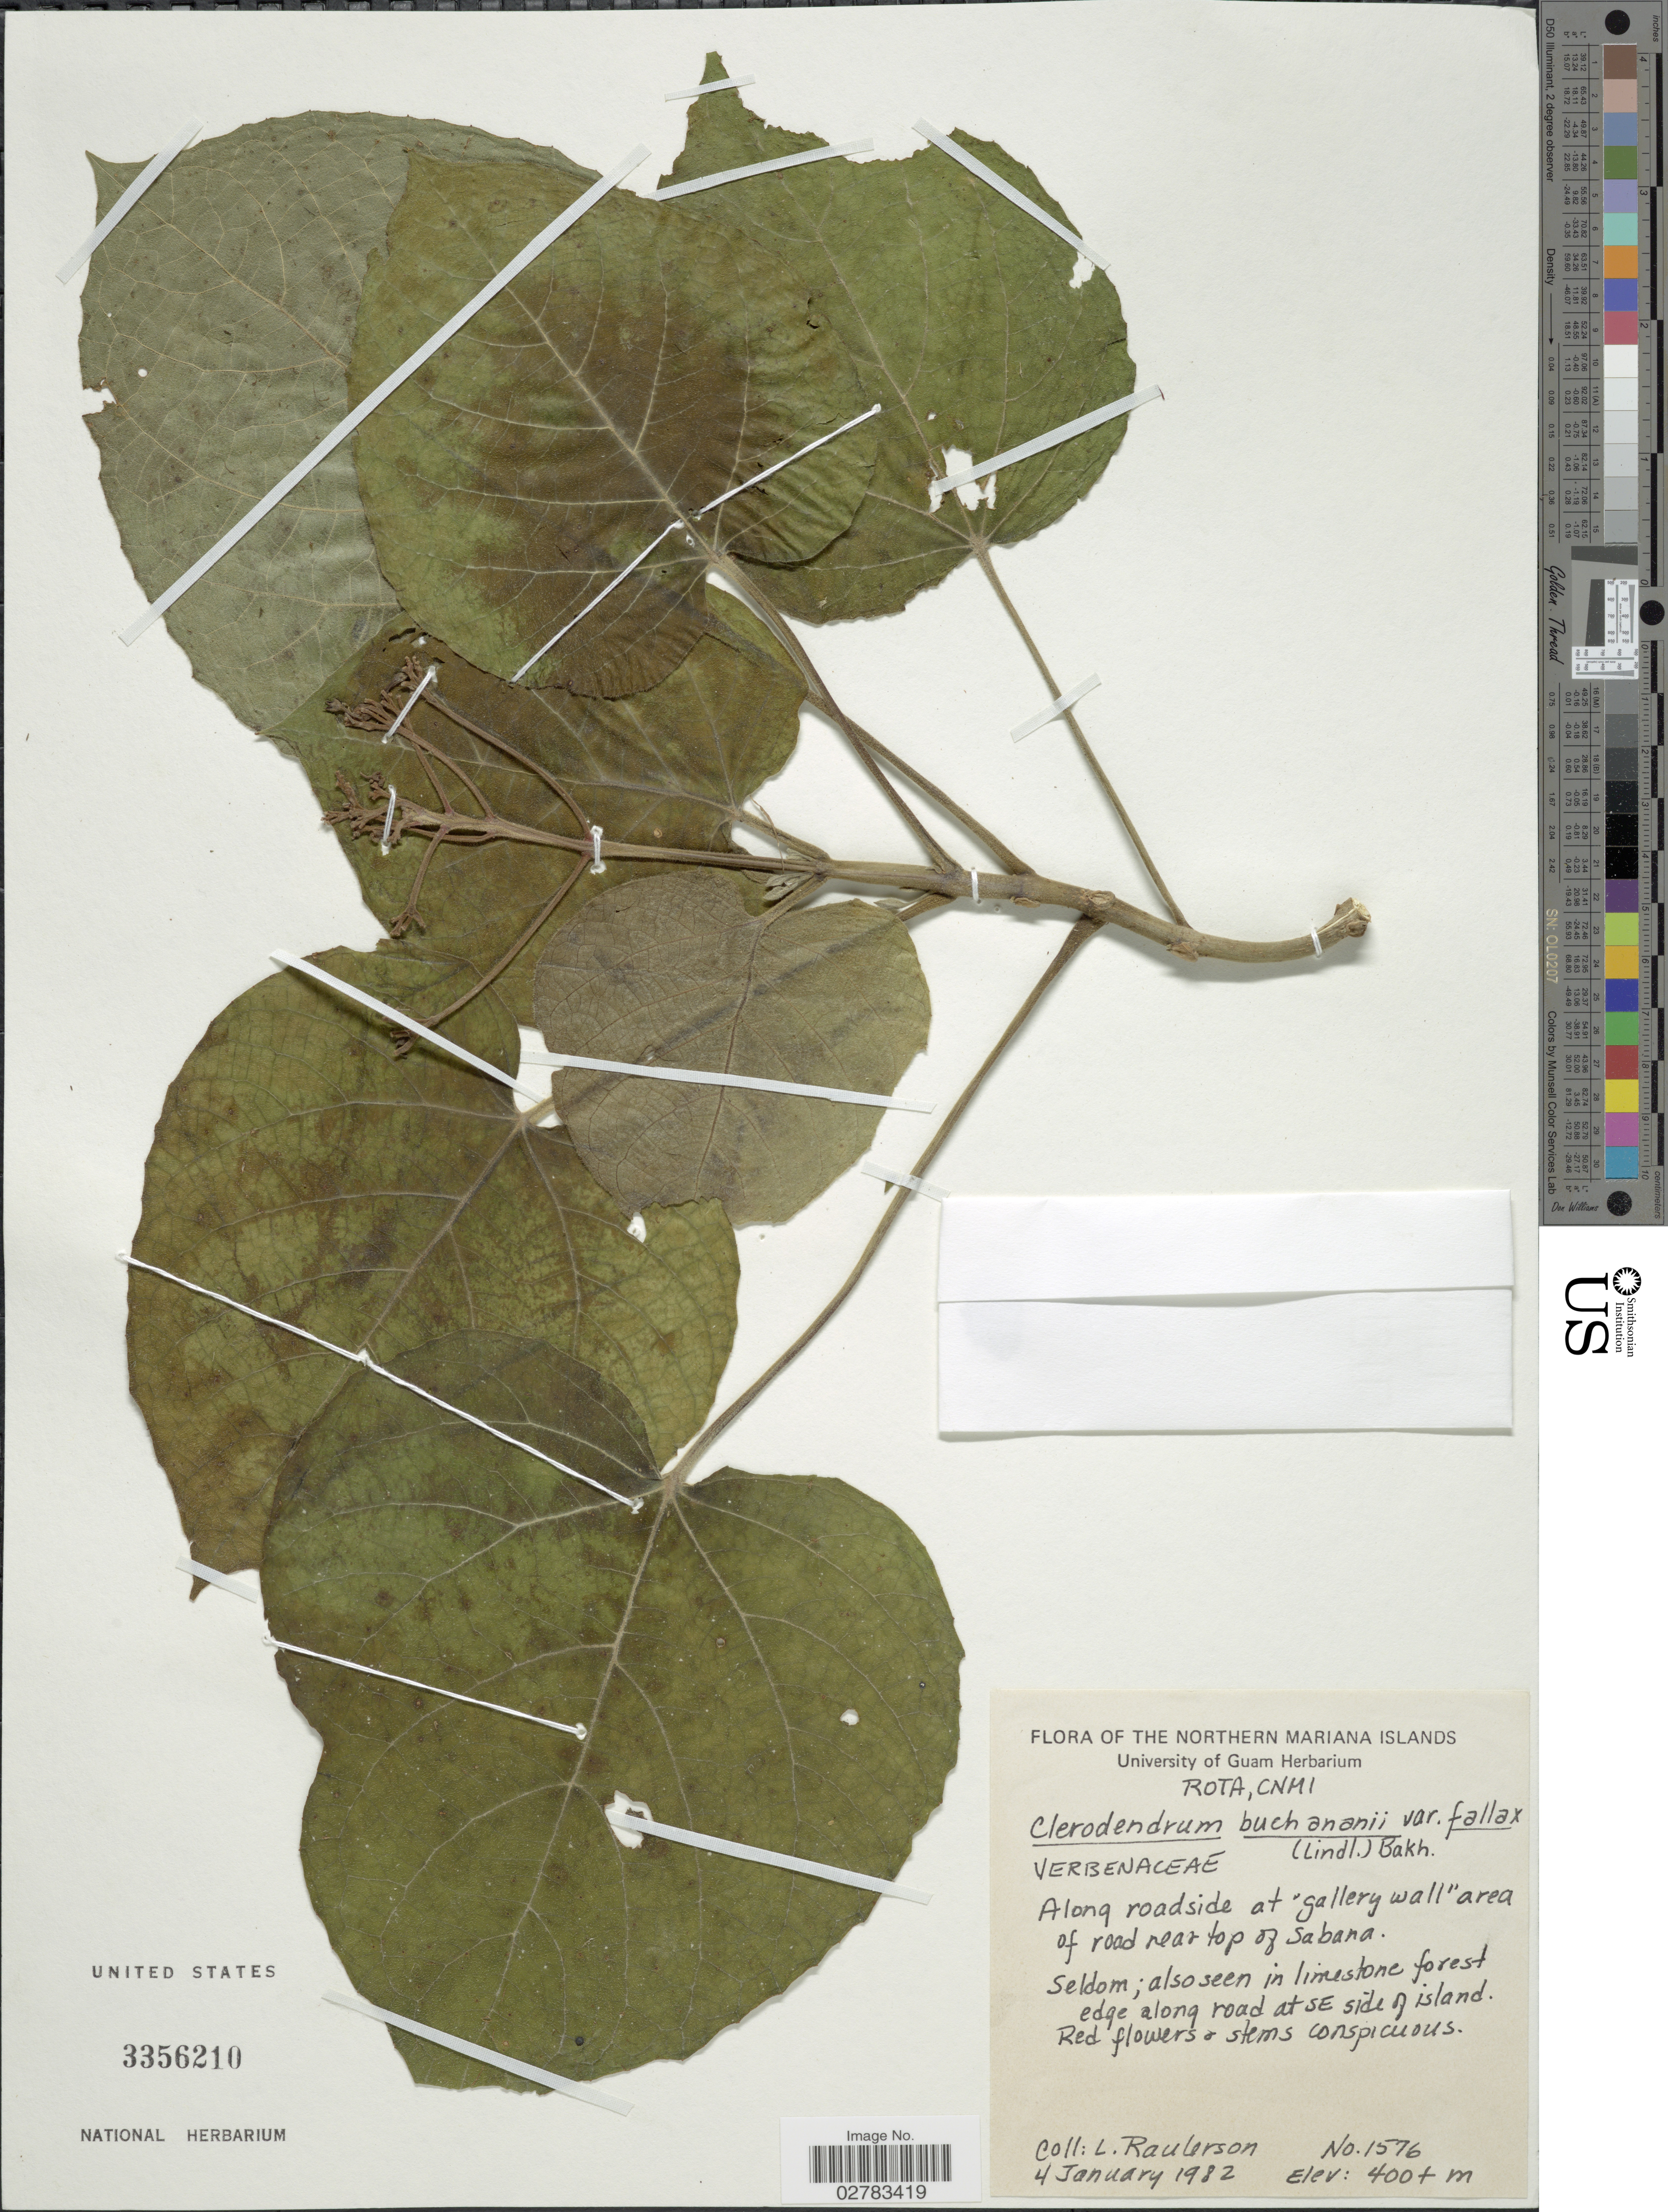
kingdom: Plantae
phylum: Tracheophyta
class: Magnoliopsida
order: Lamiales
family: Lamiaceae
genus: Clerodendrum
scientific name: Clerodendrum speciosissimum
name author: Drapiez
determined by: Wagner, W. L., (BOT), Smithsonian Institution - National Museum of Natural History (UNITED STATES)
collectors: L. Raulerson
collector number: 1576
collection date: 1982-01-04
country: Northern Mariana Islands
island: Rota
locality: Rota, CNMI, Along roadside at "gallery wall" area of road near top of Sabana, edge along road at SE side of island.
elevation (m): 400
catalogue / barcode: US 3356210